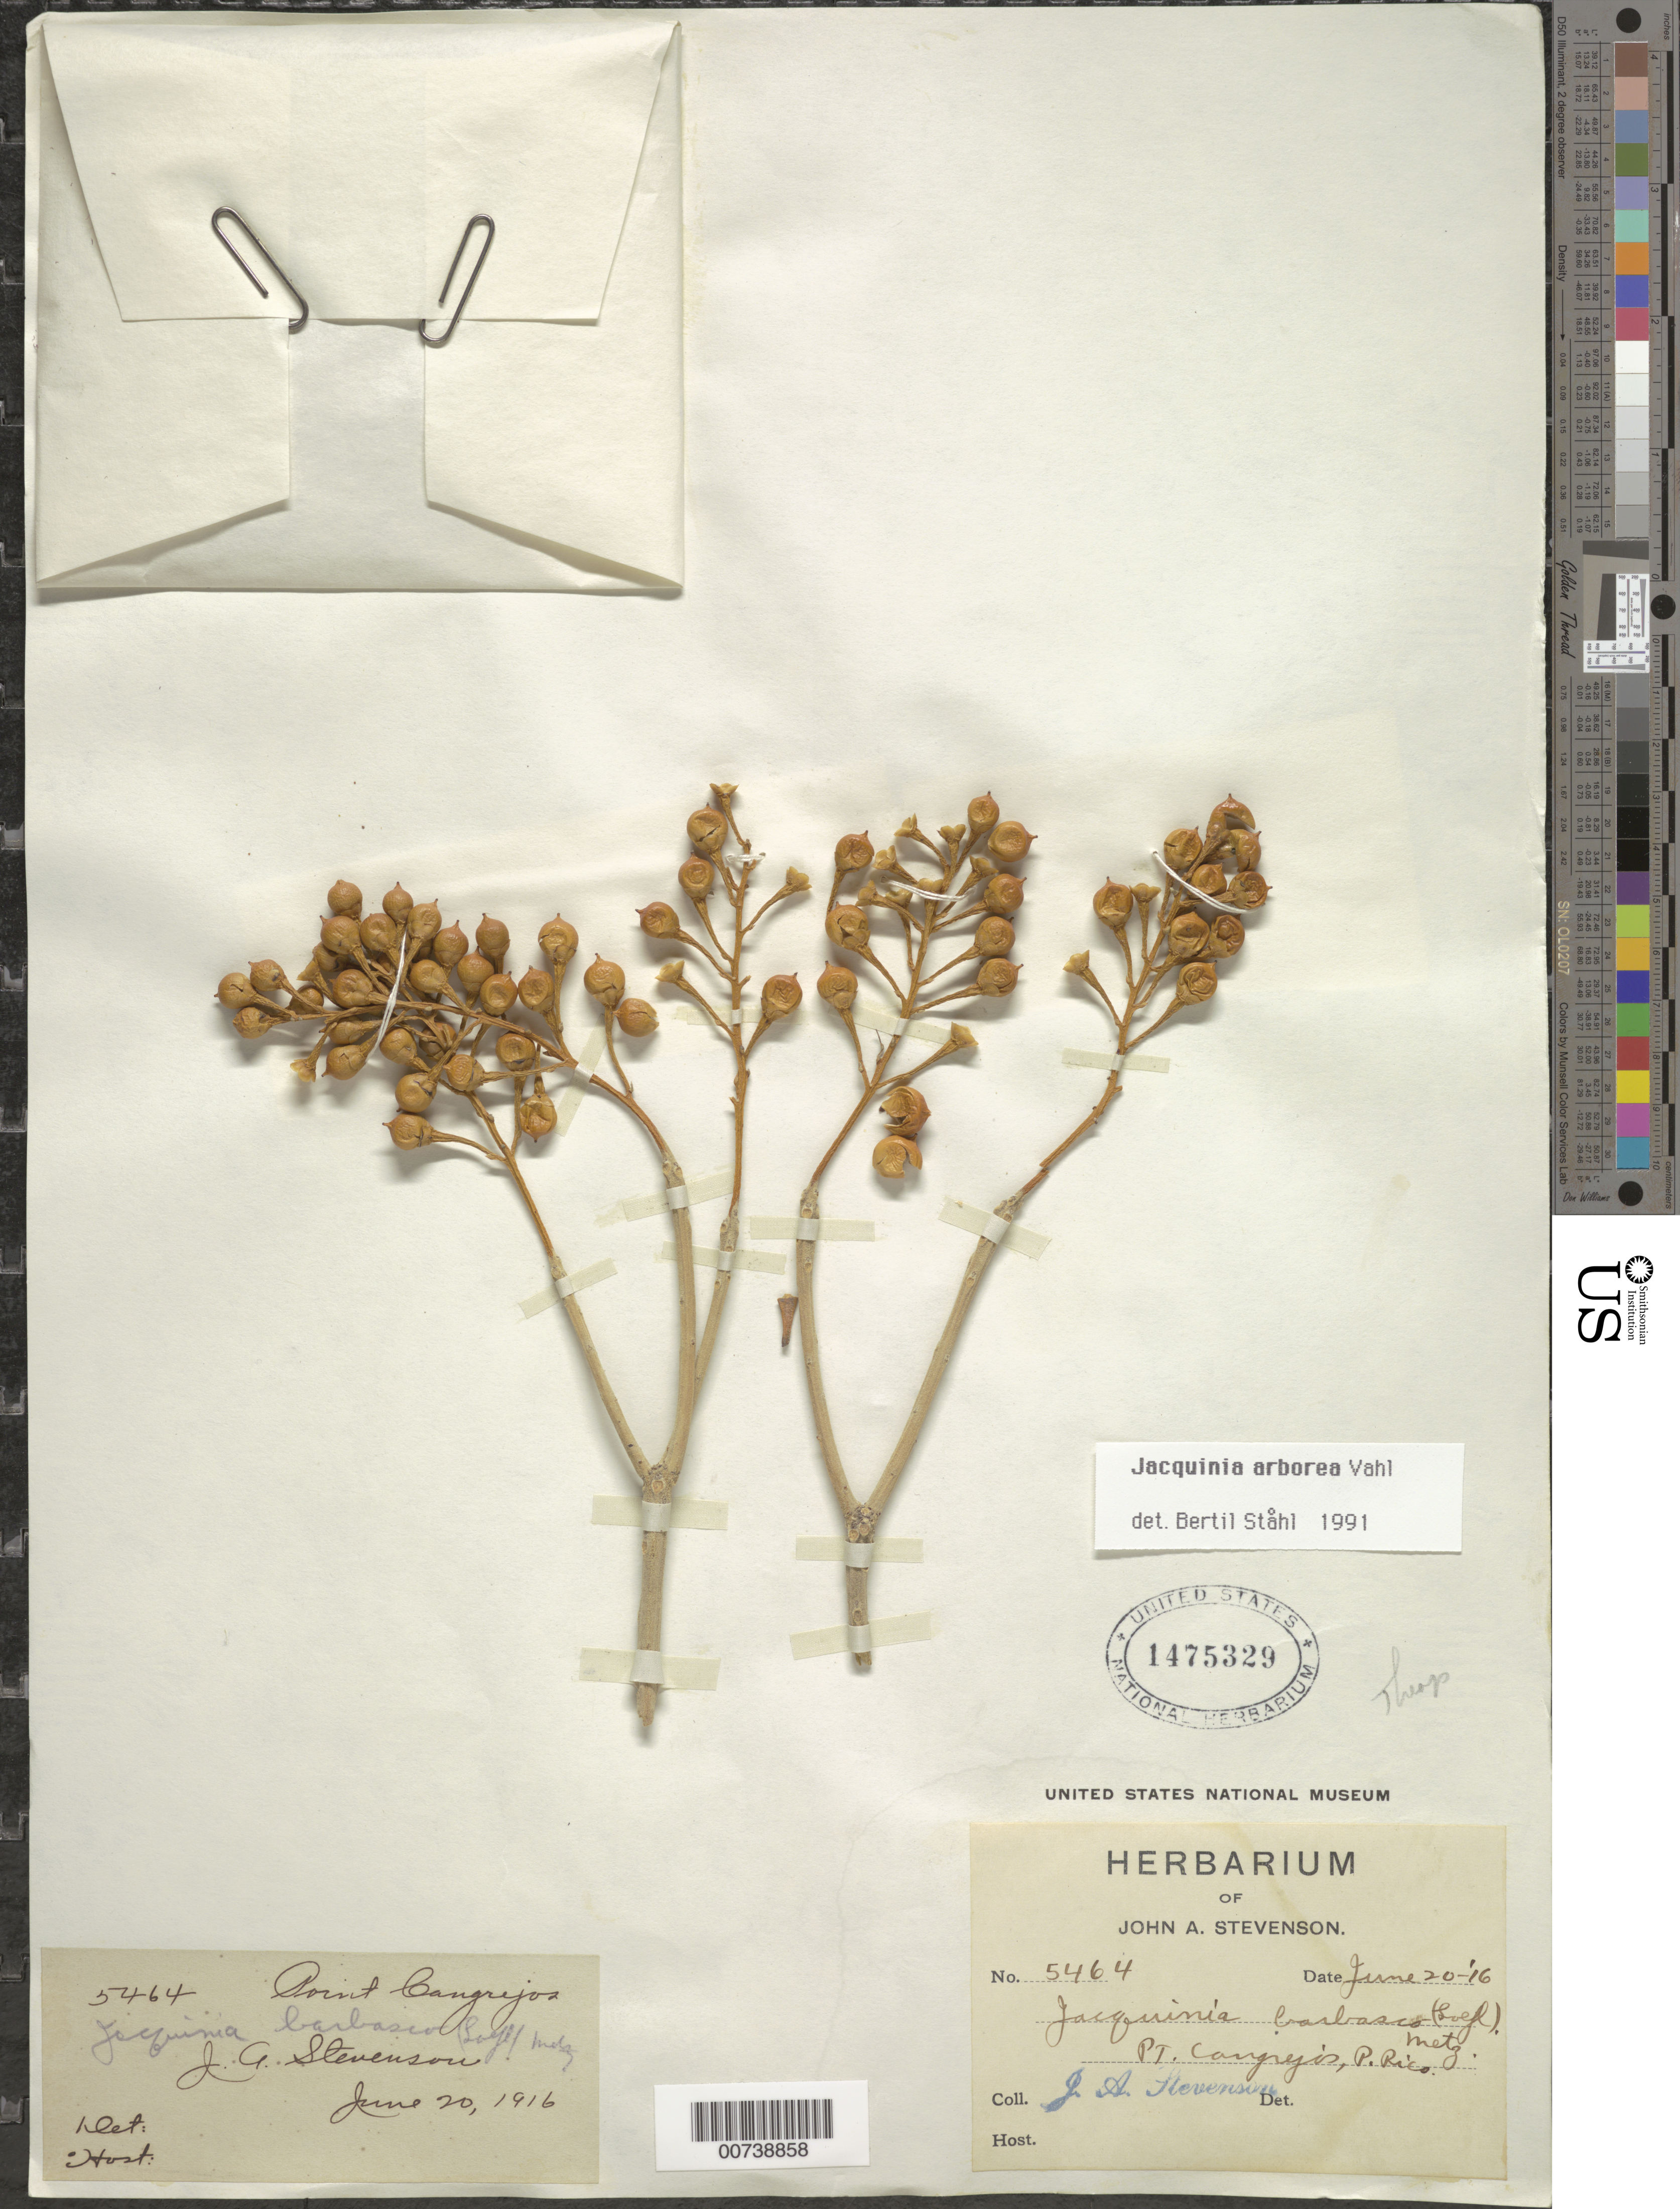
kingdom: Plantae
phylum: Tracheophyta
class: Magnoliopsida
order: Ericales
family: Primulaceae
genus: Jacquinia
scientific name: Jacquinia arborea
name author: Vahl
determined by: Ståhl, B.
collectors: J. Stevenson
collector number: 5464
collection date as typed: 20 Jun 1916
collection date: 1916-06-20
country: Puerto Rico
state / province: Carolina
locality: Point Cangrejos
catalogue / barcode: US 1475329